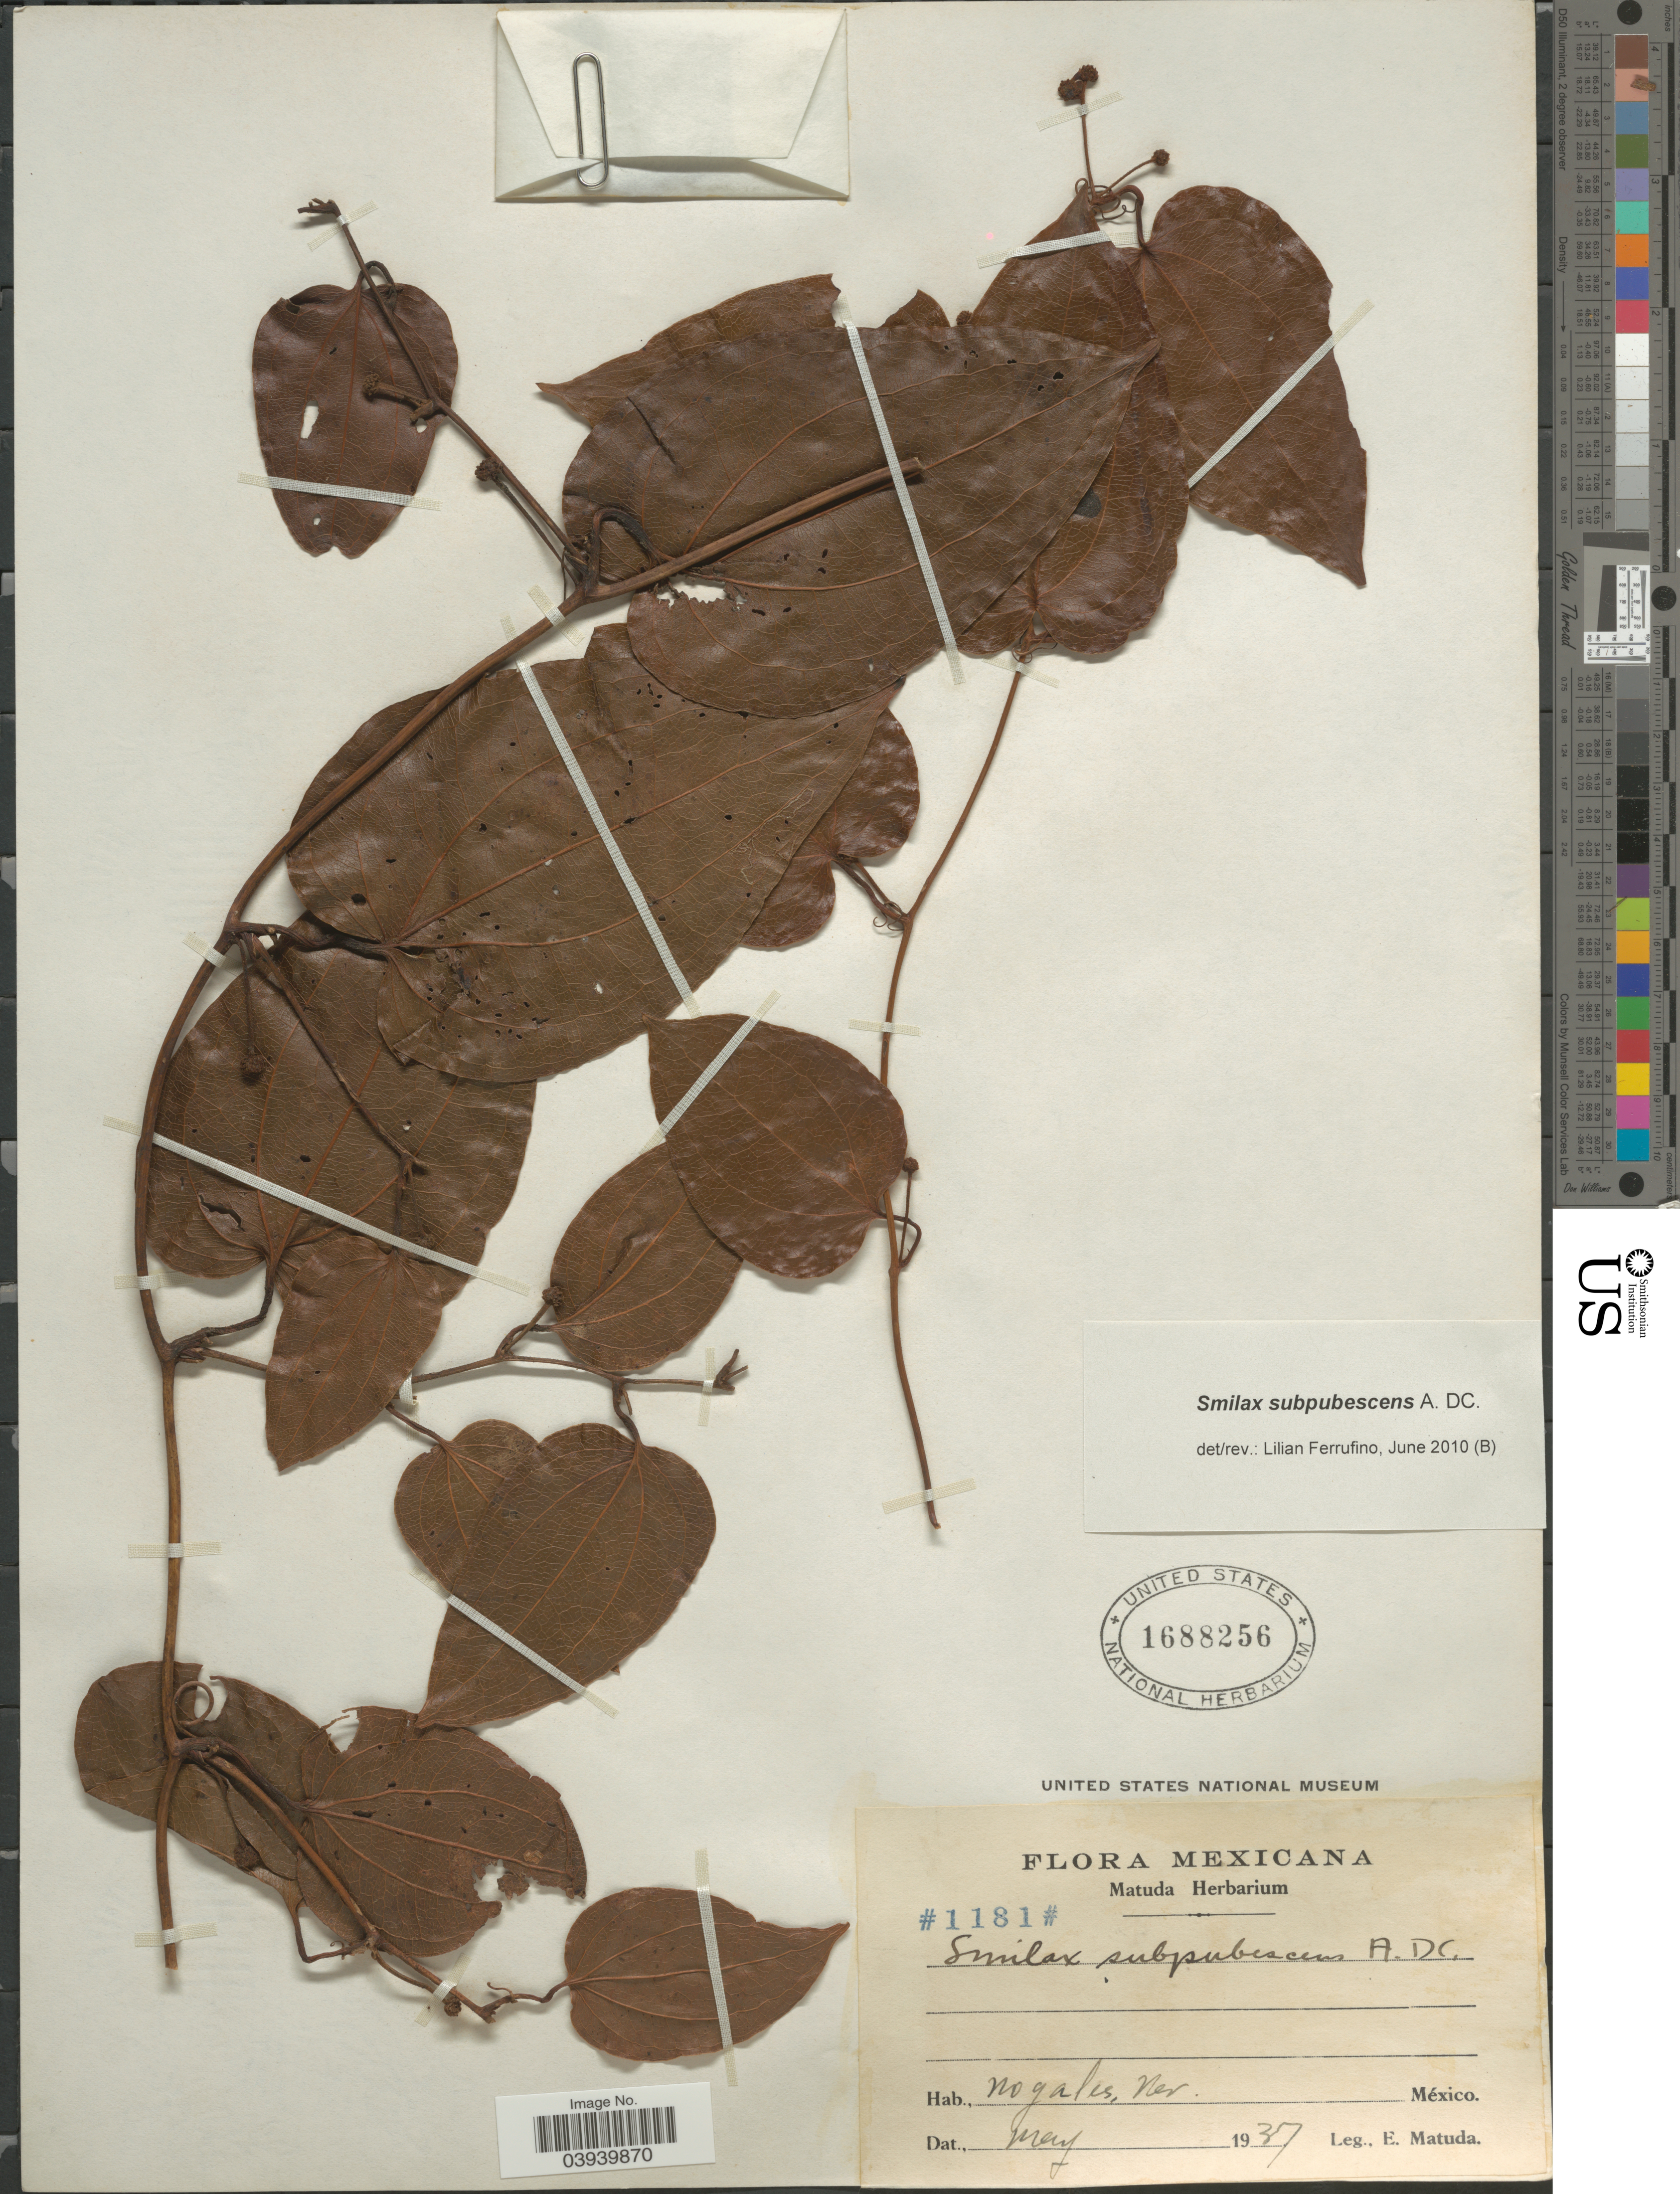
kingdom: Plantae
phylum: Tracheophyta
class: Liliopsida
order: Liliales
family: Smilacaceae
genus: Smilax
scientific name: Smilax subpubescens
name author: A. DC.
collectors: E. Matuda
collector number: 1181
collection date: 1937-05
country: Mexico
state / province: Veracruz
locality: Nogales.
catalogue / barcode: US 1688256